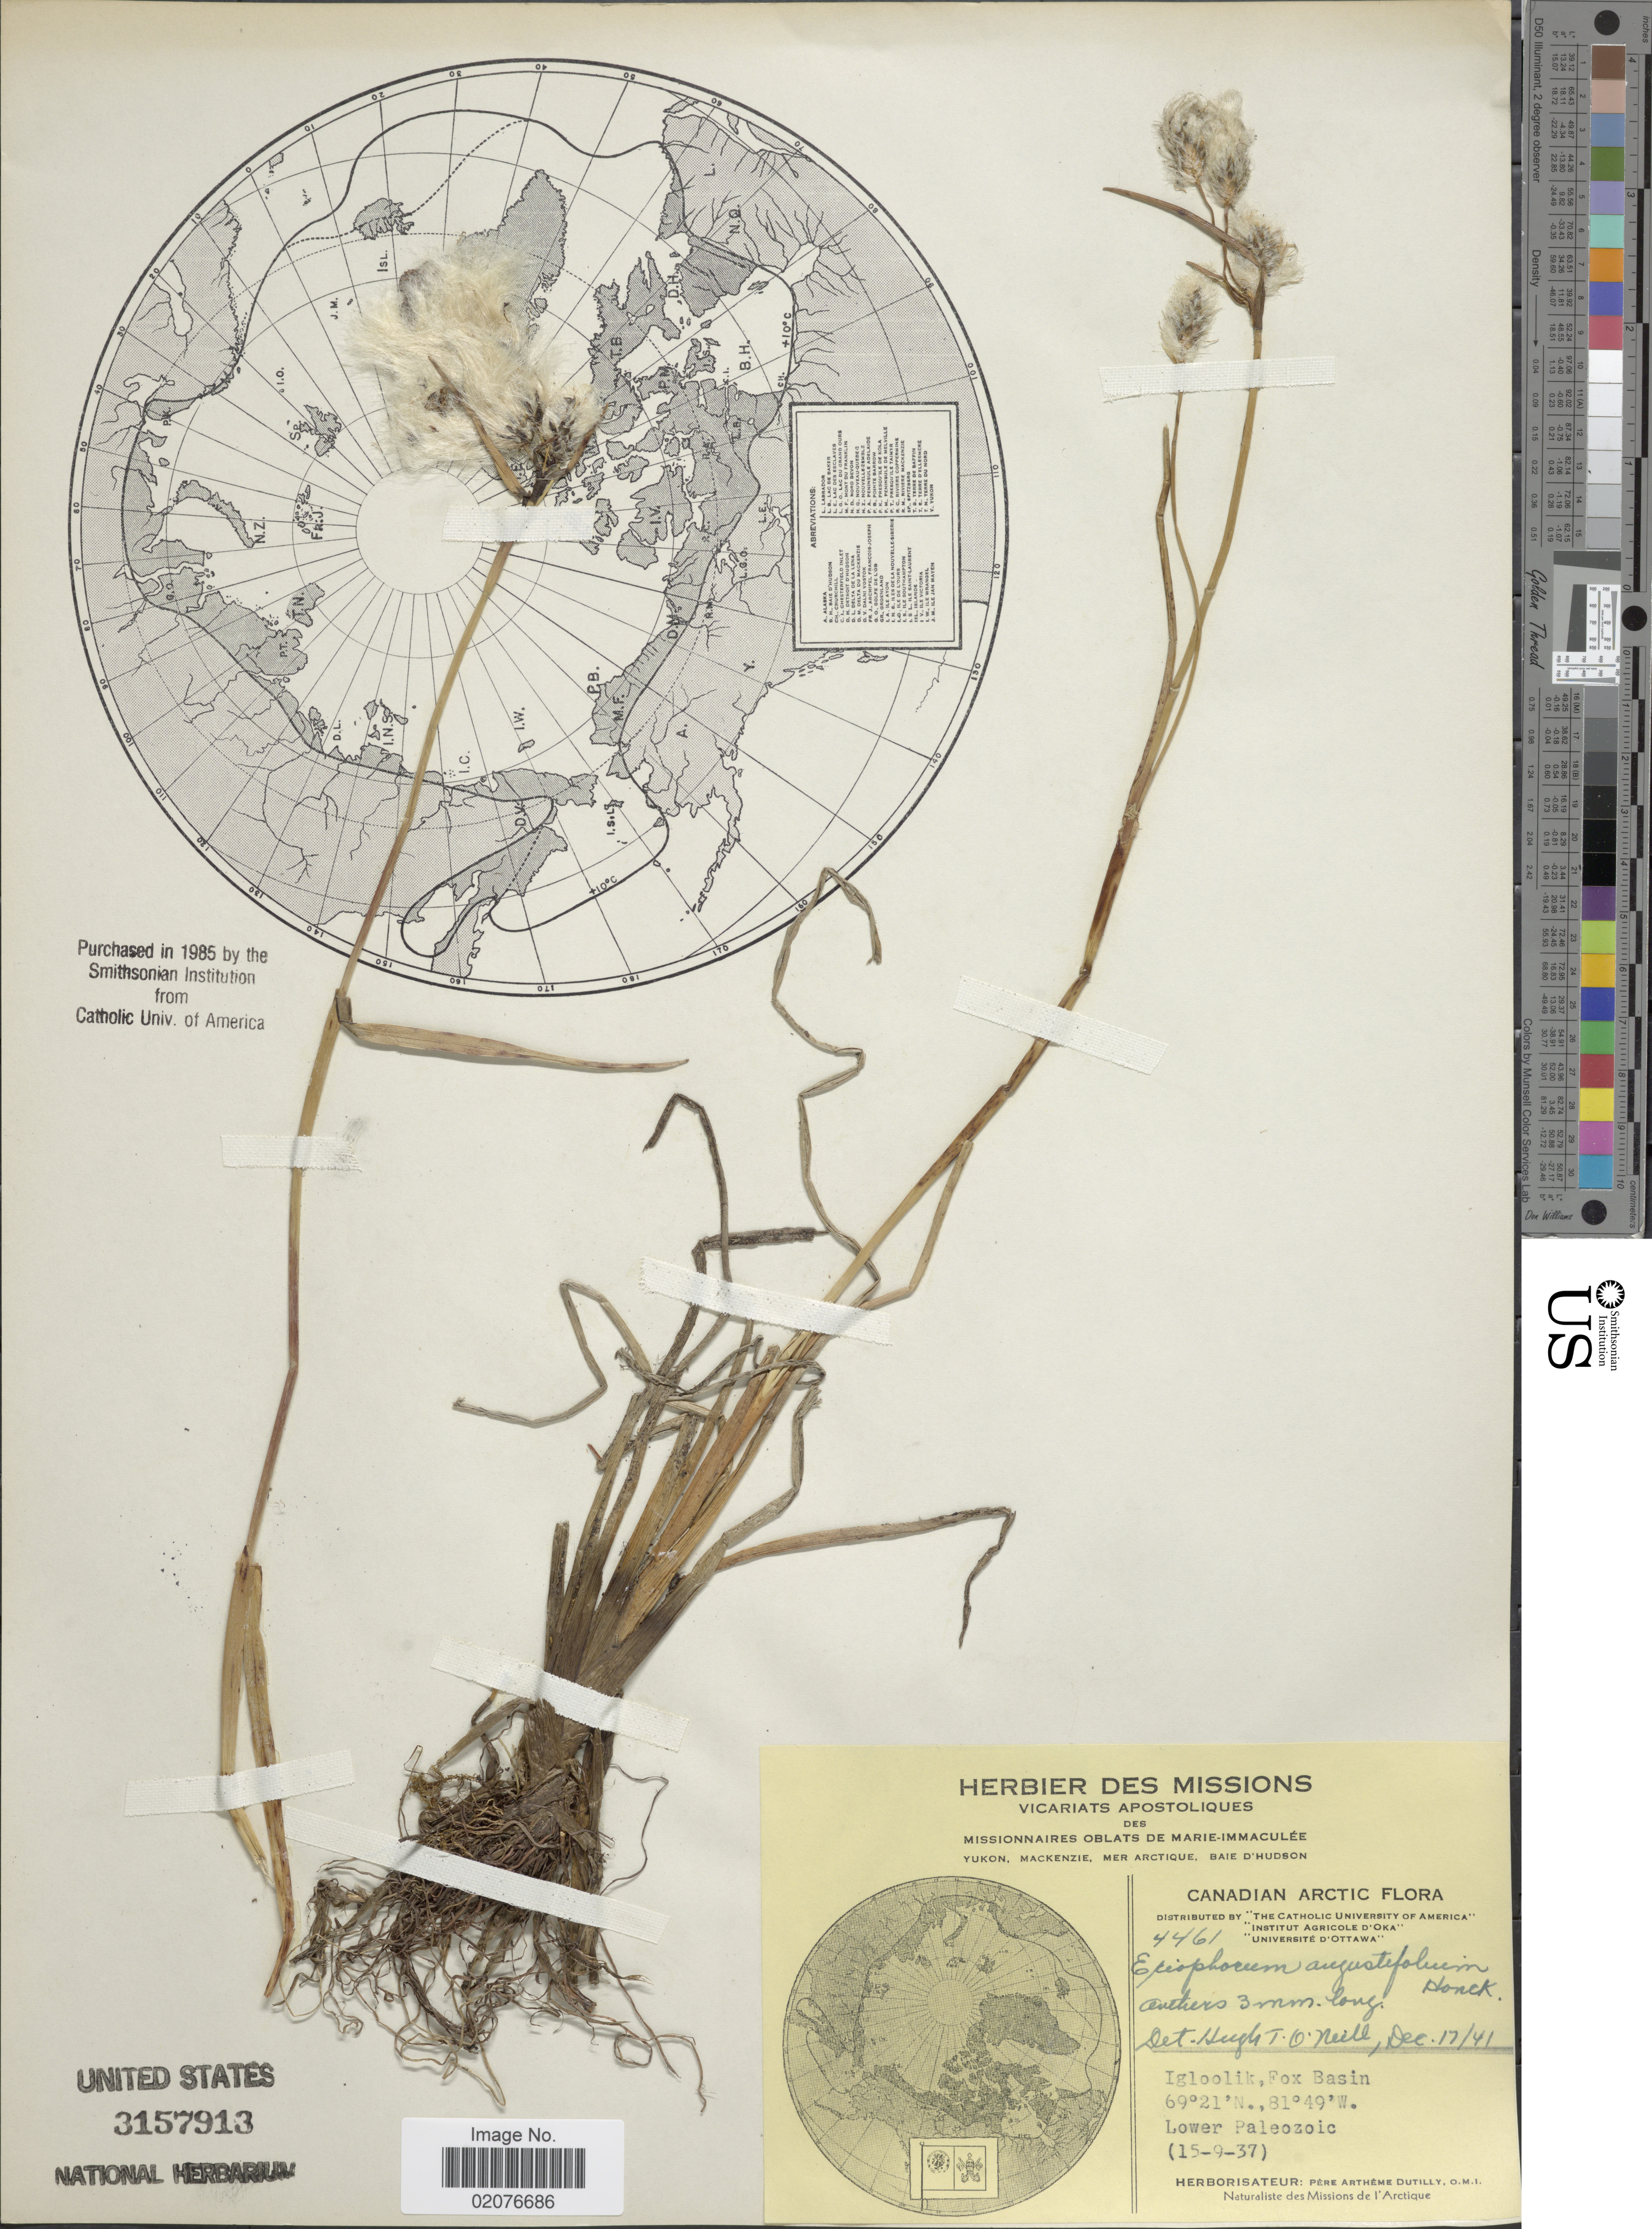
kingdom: Plantae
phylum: Tracheophyta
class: Liliopsida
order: Poales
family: Cyperaceae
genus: Eriophorum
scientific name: Eriophorum angustifolium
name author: Honck.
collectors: P. Dutilly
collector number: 4461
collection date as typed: Transcribed d/m/y: 15/9/37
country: Canada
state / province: Nunavut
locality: Canadian Arctic, Ogloolok, Fox Basin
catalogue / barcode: US 3157913